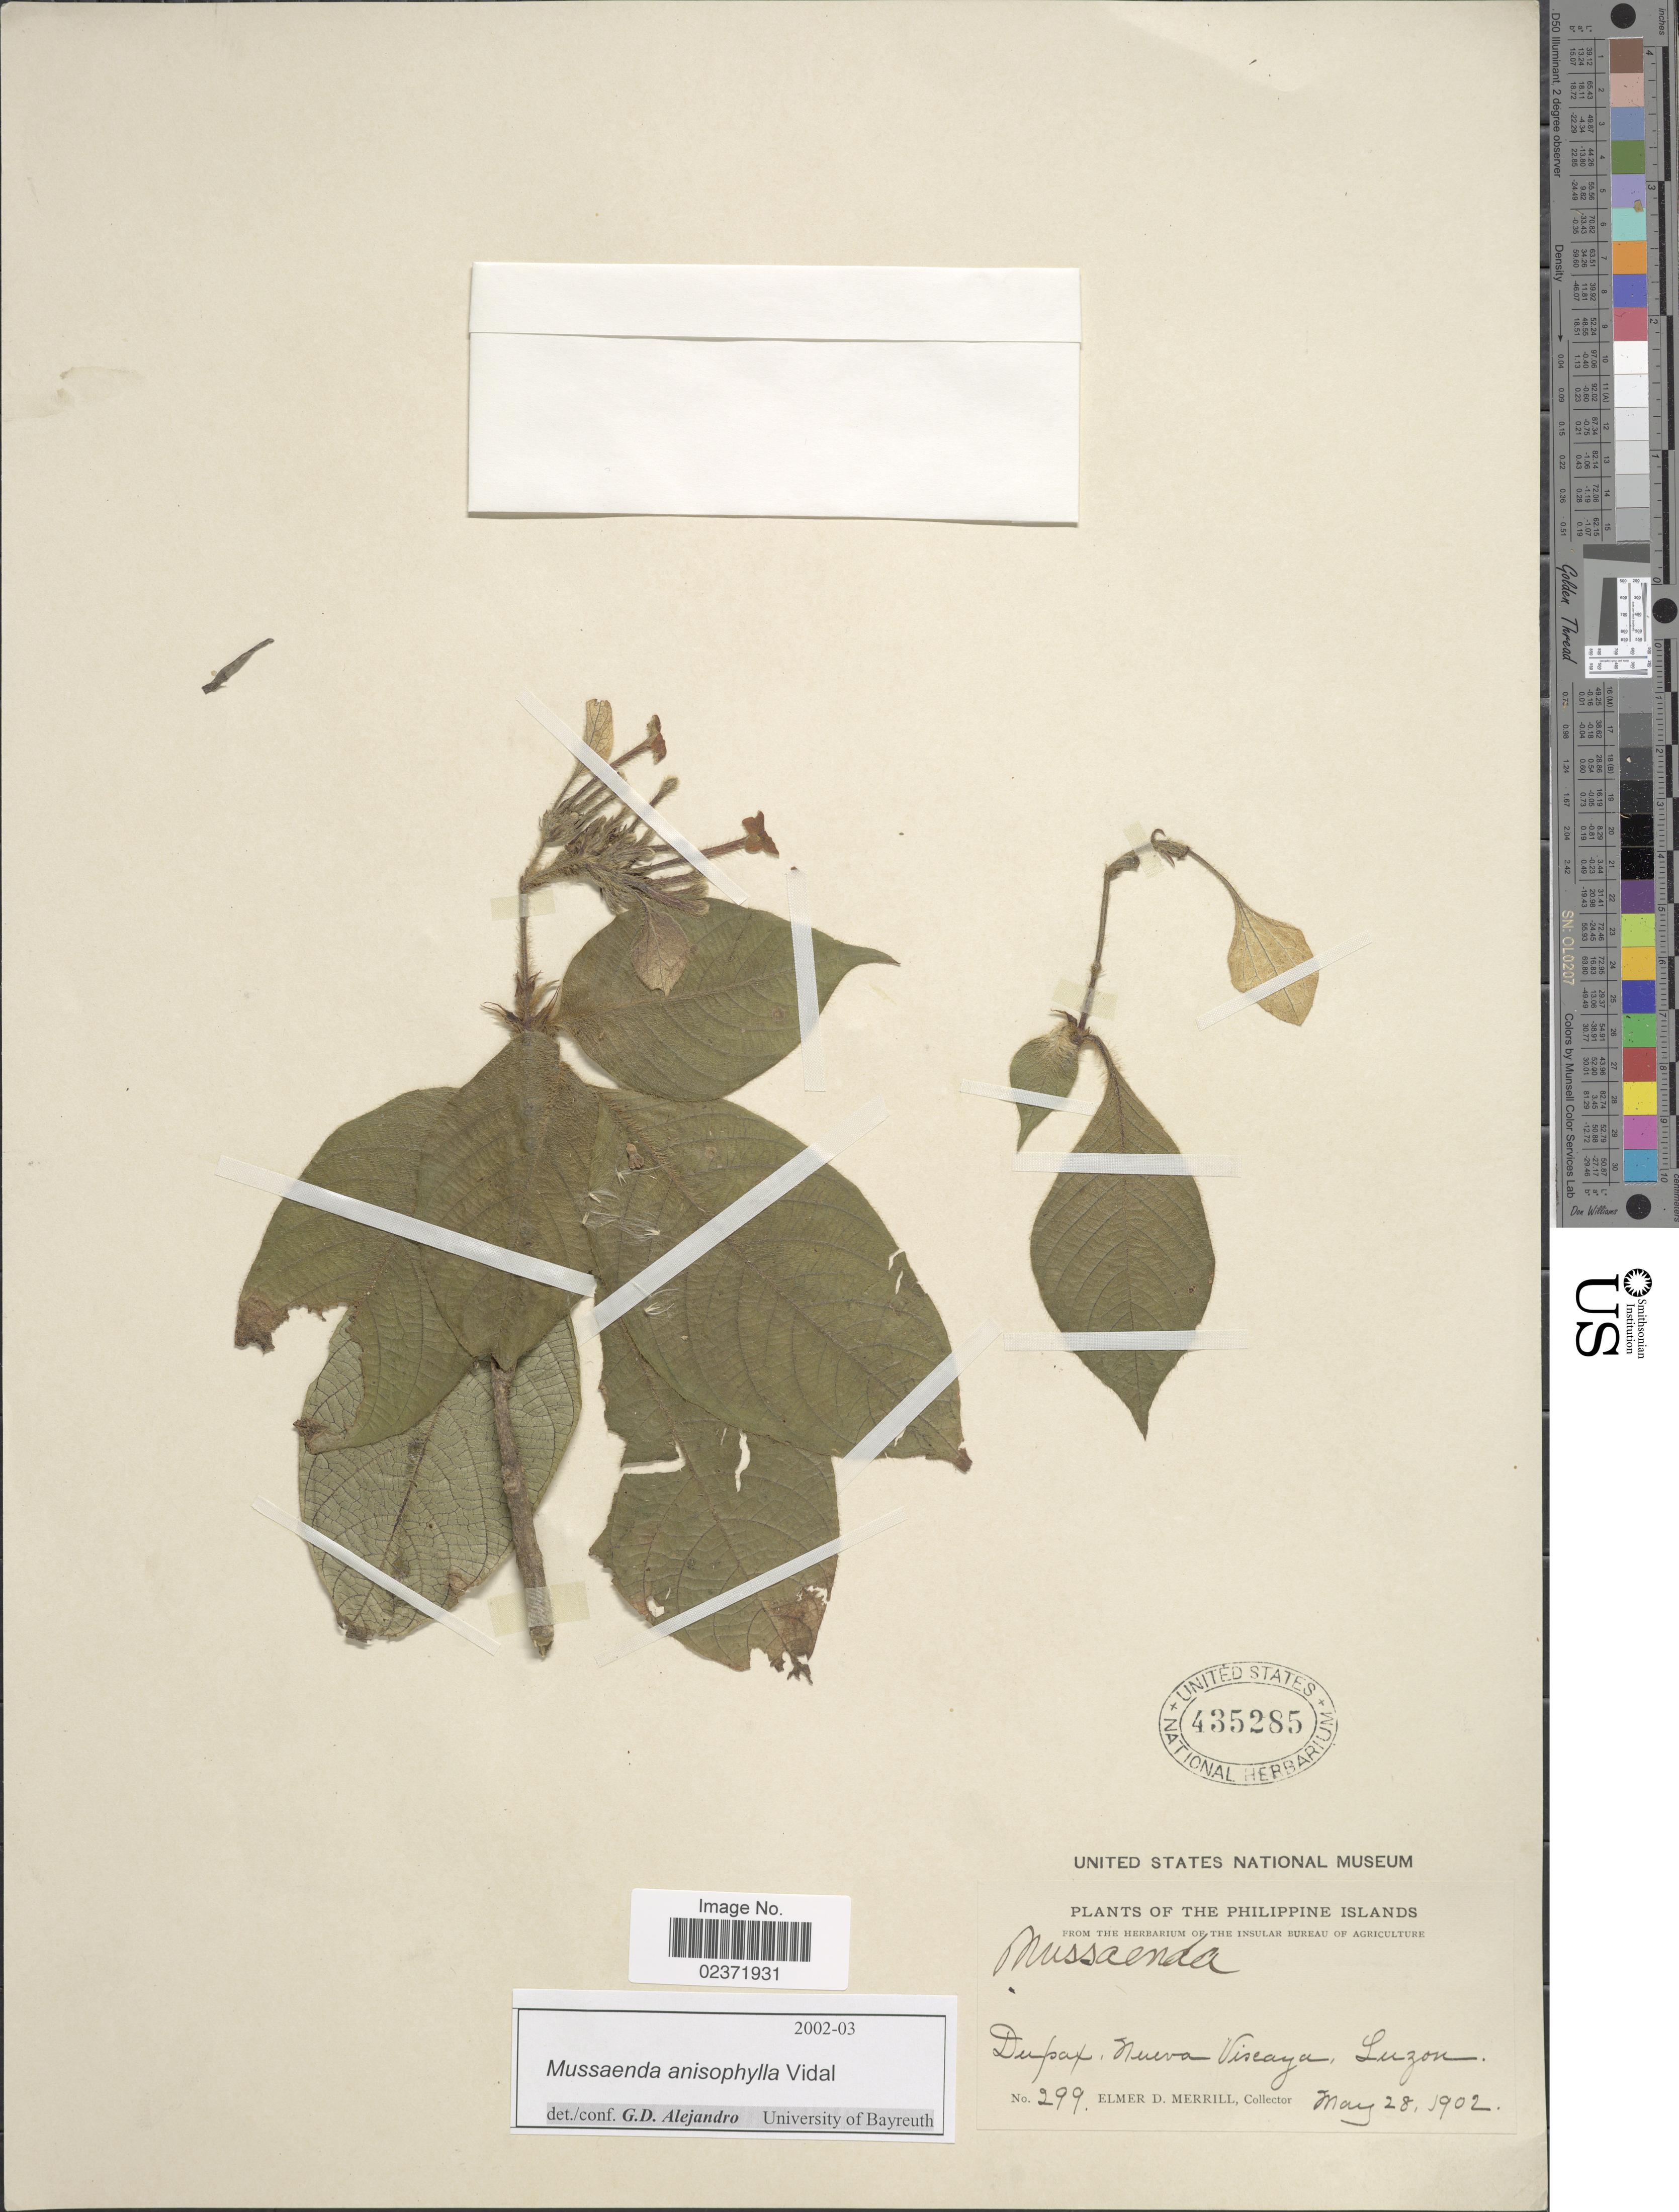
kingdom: Plantae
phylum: Tracheophyta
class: Magnoliopsida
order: Gentianales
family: Rubiaceae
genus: Mussaenda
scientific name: Mussaenda anisophylla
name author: S. Vidal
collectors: E. D. Merrill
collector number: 299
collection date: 1902-05-28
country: Philippines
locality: Dupax, Nueva Viseaya, Luzon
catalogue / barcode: US 435285